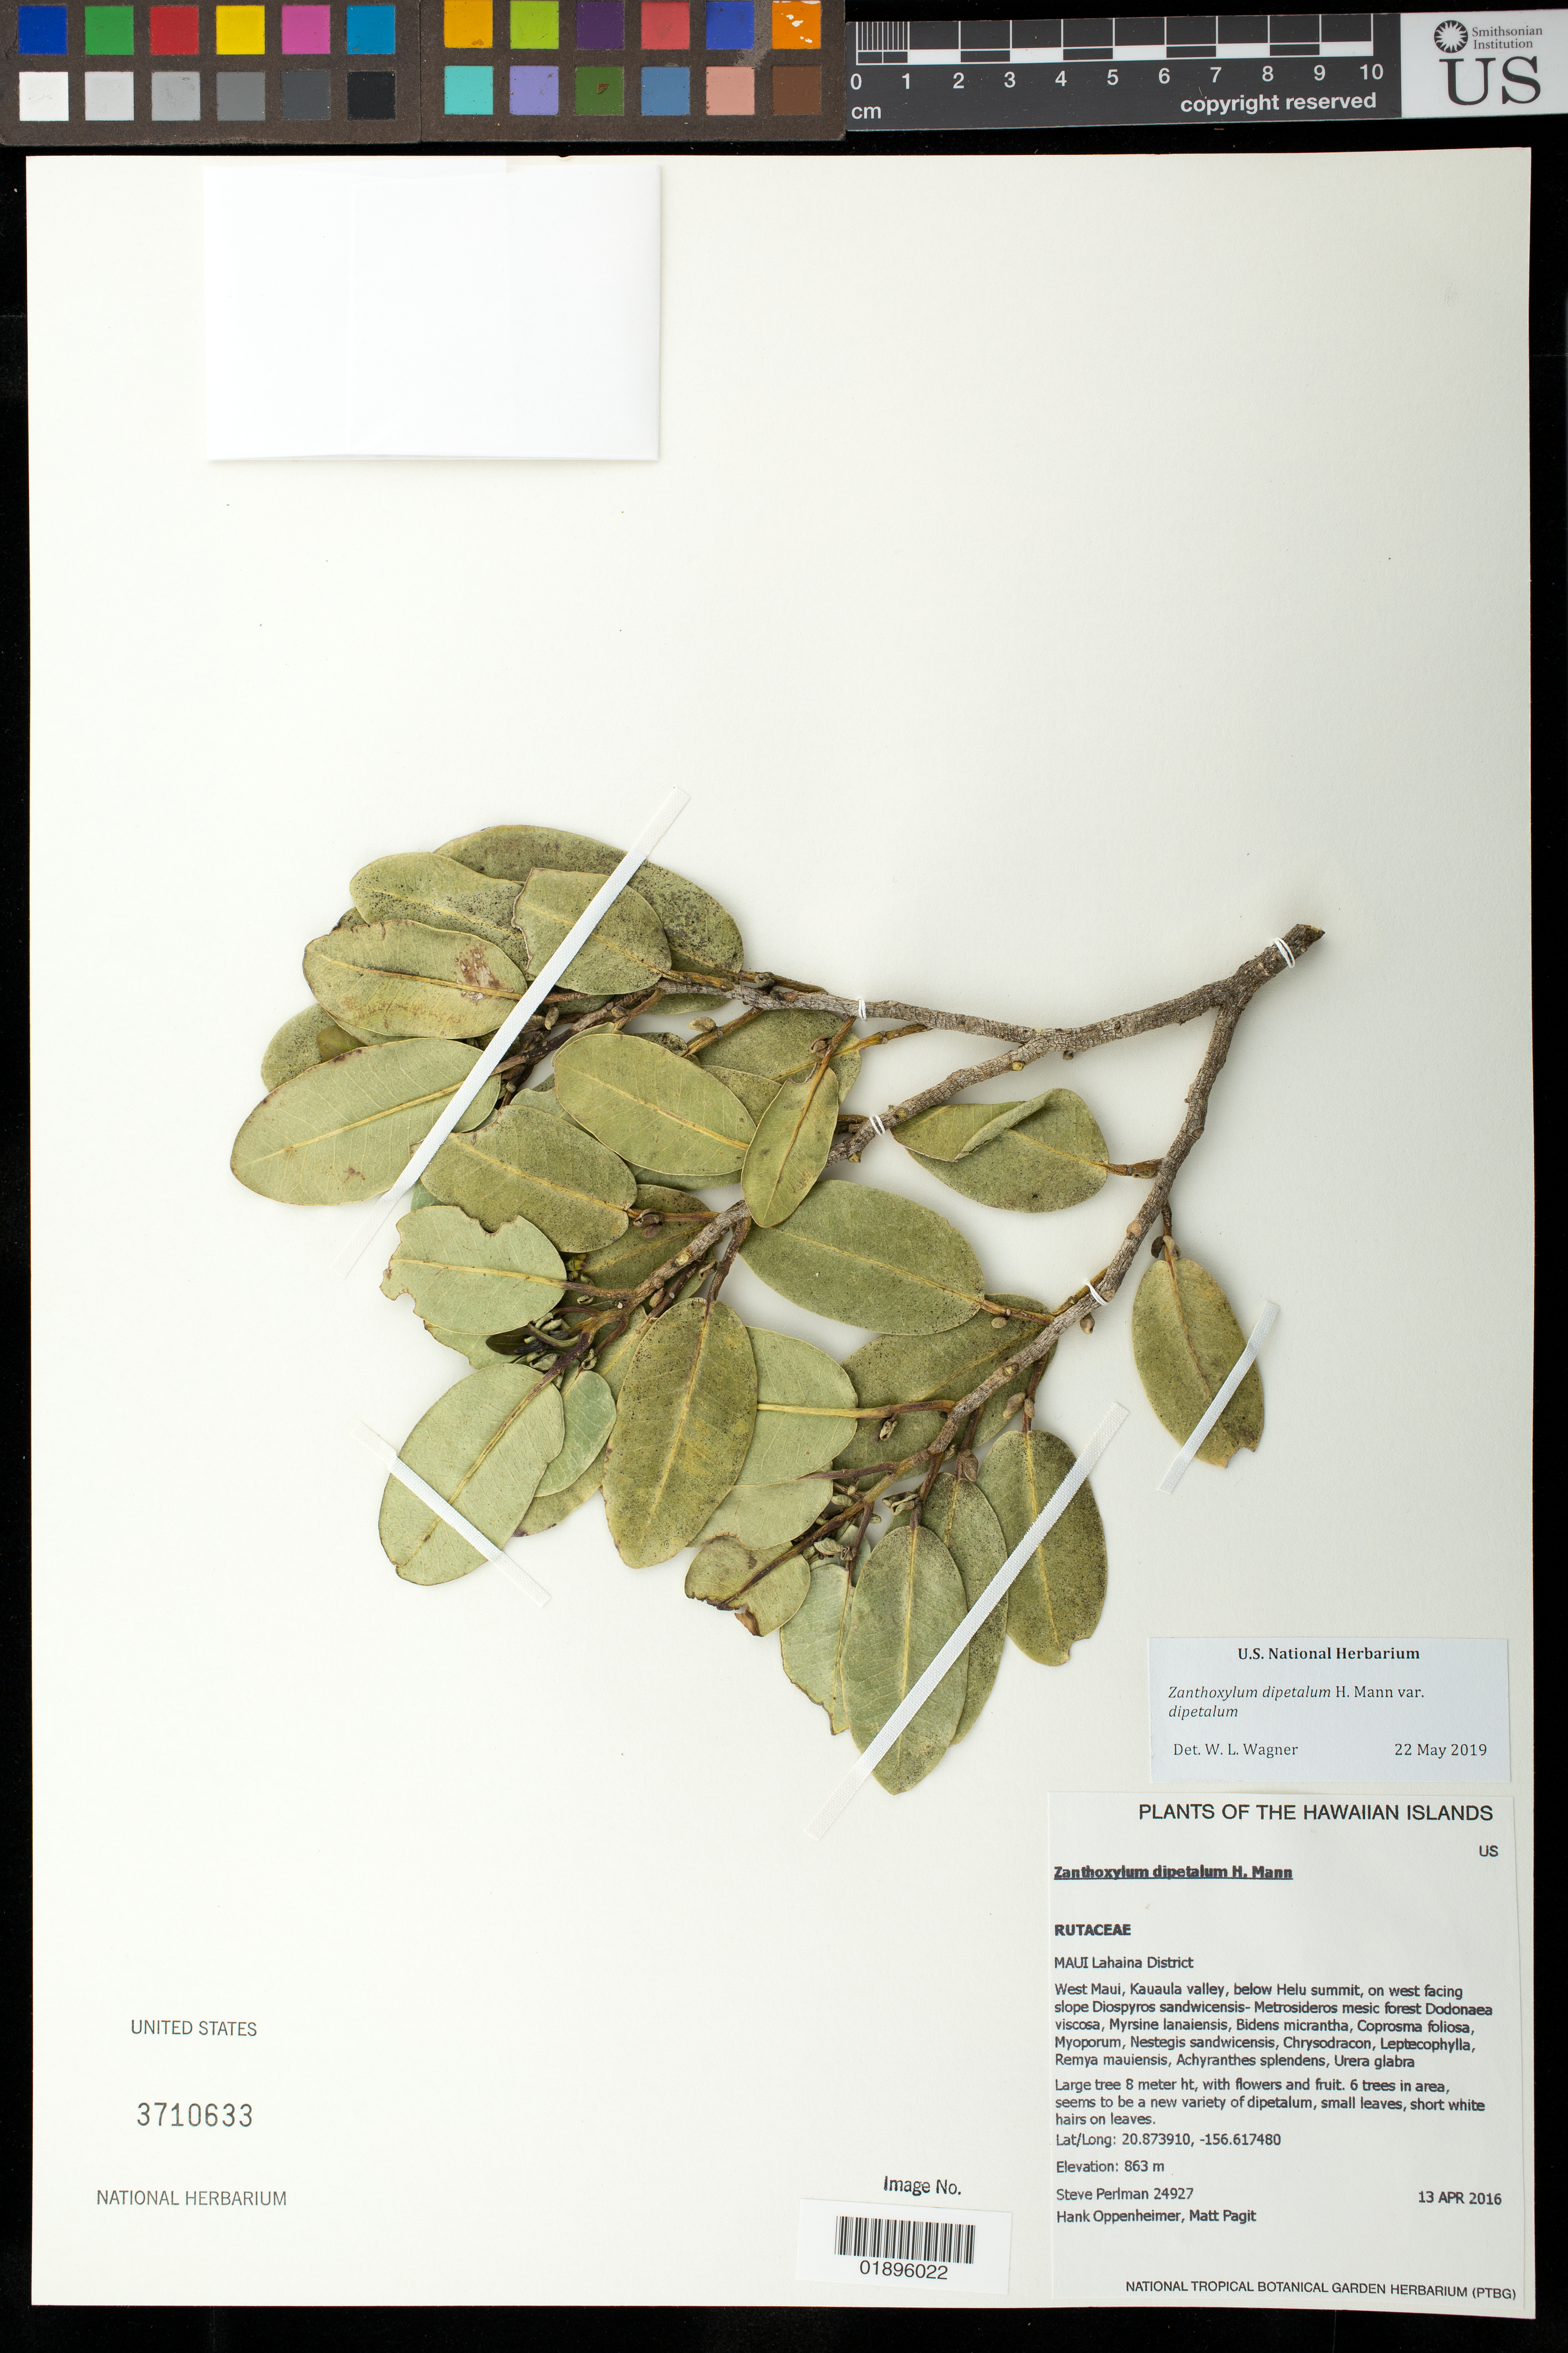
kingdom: Plantae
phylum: Tracheophyta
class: Magnoliopsida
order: Sapindales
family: Rutaceae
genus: Zanthoxylum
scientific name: Zanthoxylum dipetalum var. dipetalum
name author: H. Mann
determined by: Wagner, W. L., (BOT), Smithsonian Institution - National Museum of Natural History (UNITED STATES)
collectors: S. P. Perlman, H. L. Oppenheimer & M. Pagit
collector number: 24927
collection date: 2016-04-13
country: United States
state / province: Hawaii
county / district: Maui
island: Maui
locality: Lahaina District, West Maui, Kauaula Valley, below Helu summit, on west facing slope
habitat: Mesic forest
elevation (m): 863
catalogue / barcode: US 3710633